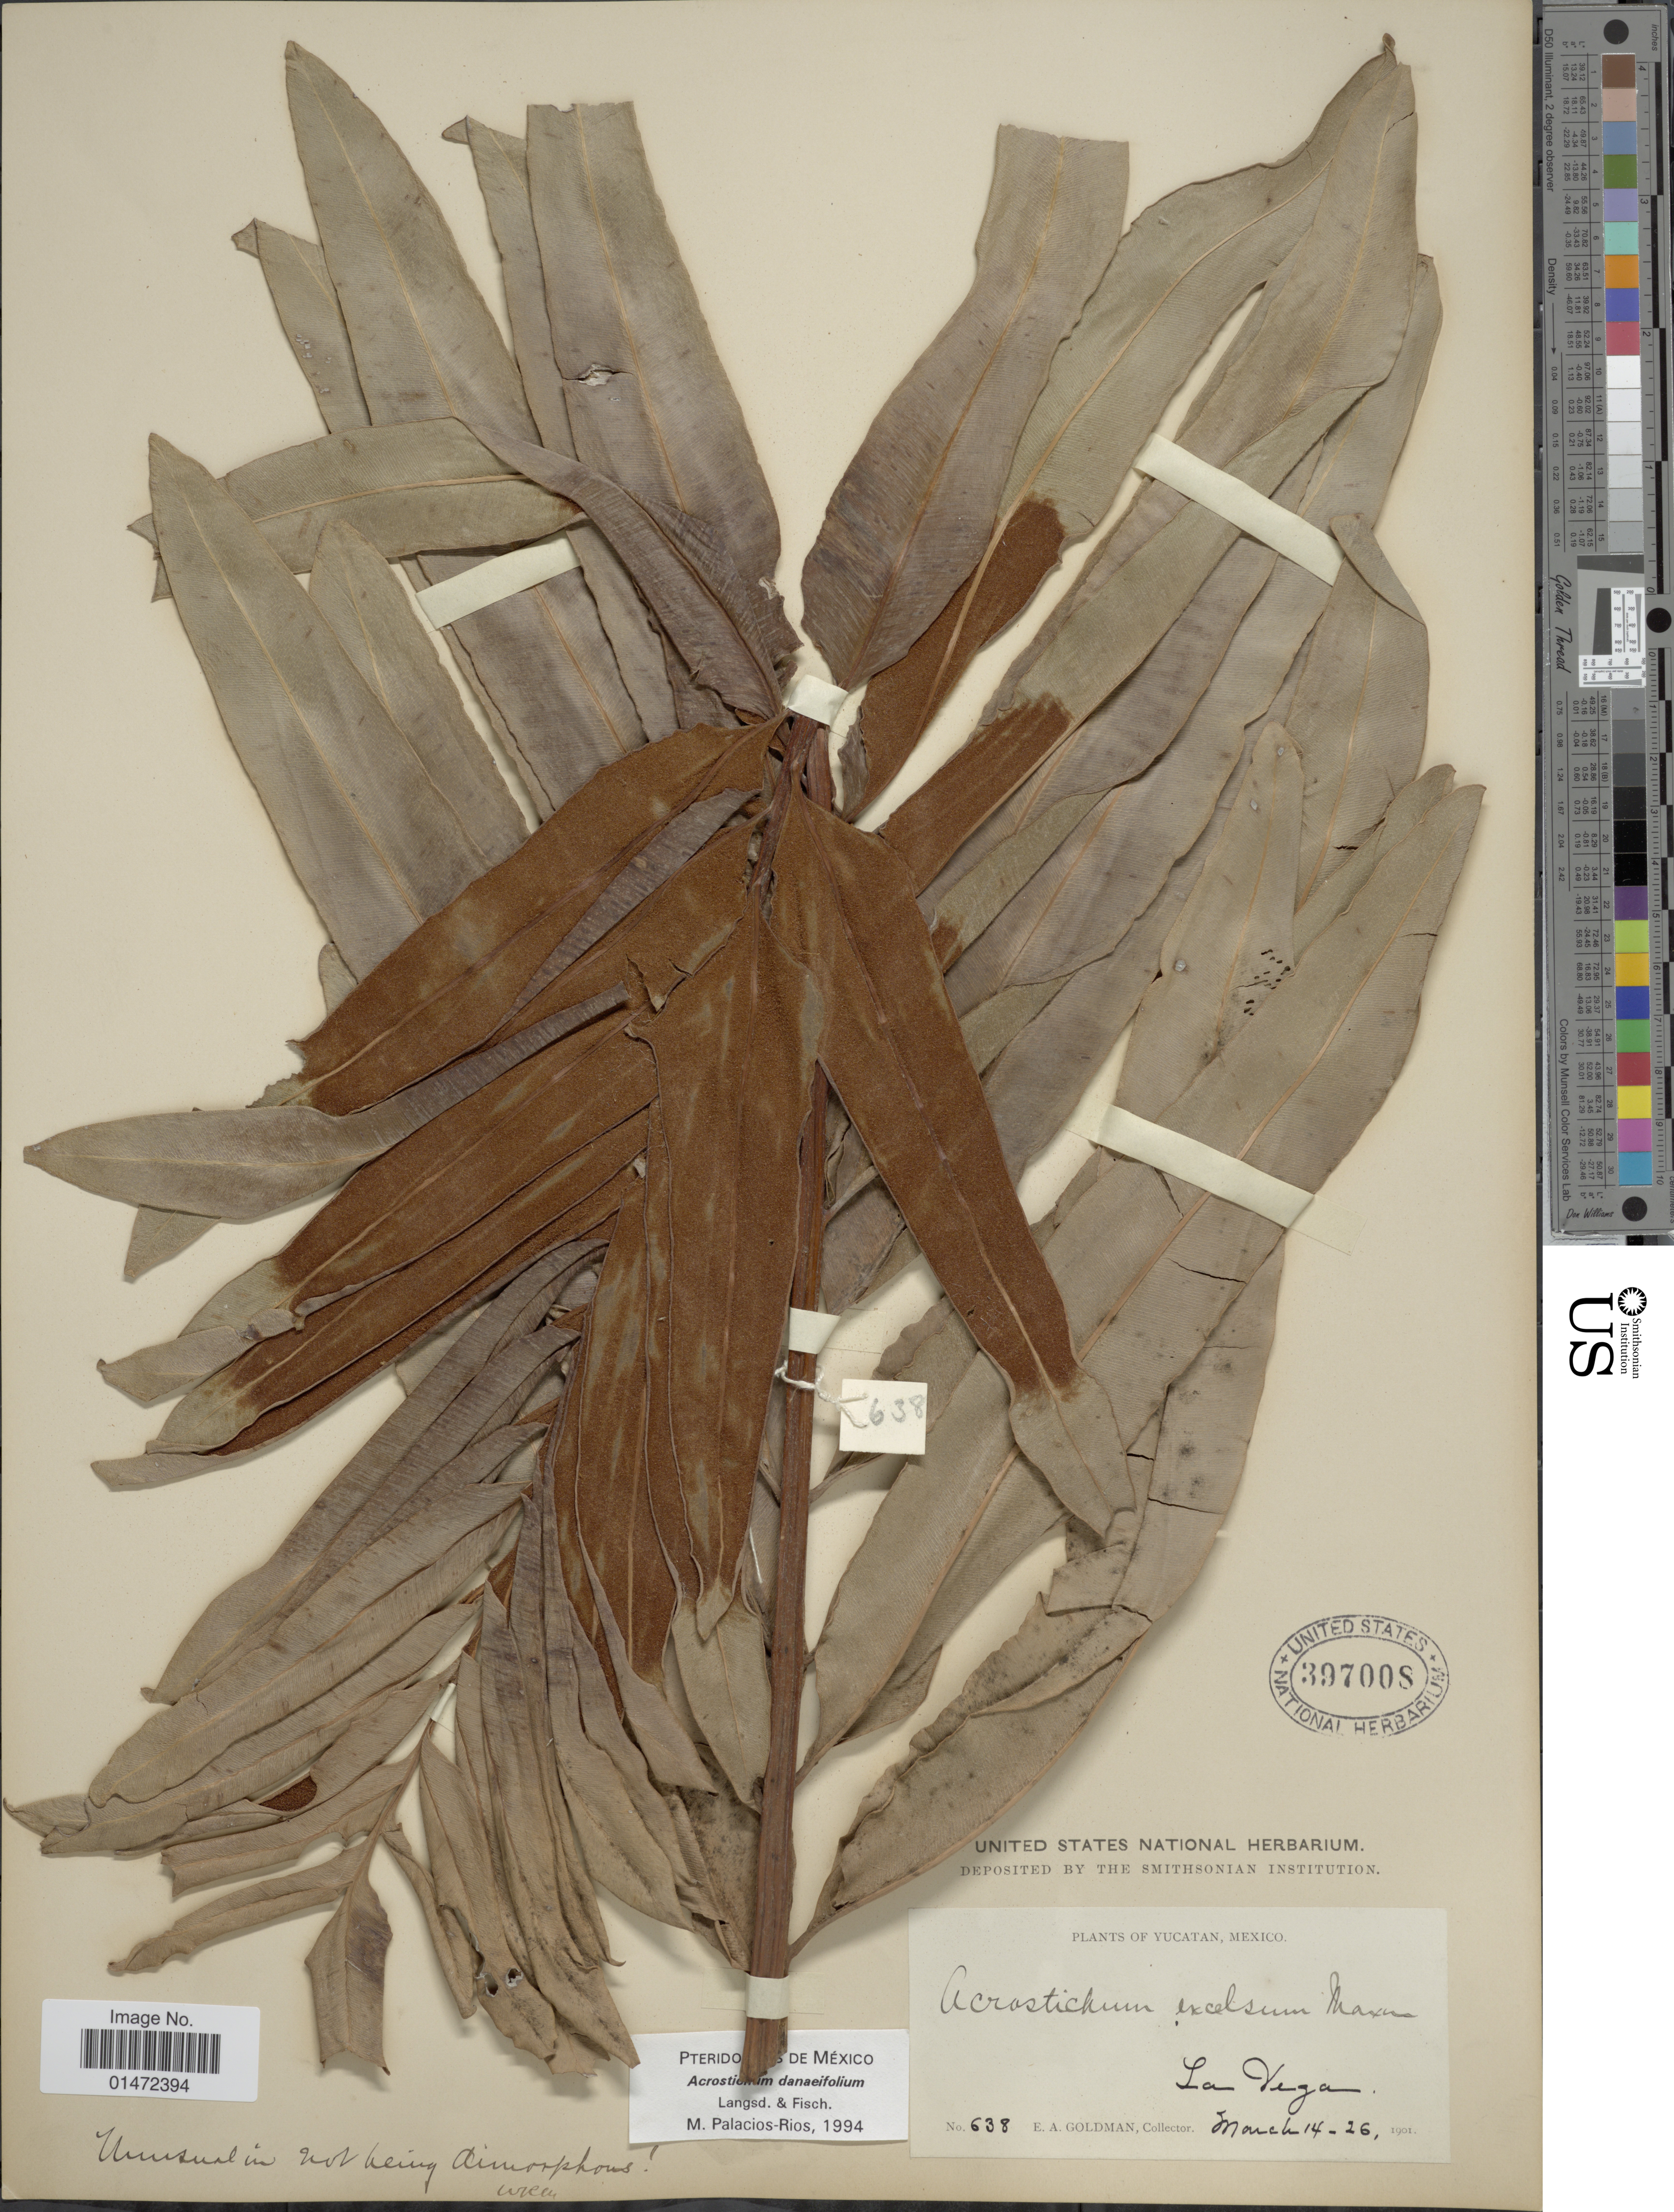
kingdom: Plantae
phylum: Tracheophyta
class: Polypodiopsida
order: Polypodiales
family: Pteridaceae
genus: Acrostichum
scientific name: Acrostichum danaeifolium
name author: Langsd. & Fisch.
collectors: E. A. Goldman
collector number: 638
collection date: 1901-03-14/1901-03-26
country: Mexico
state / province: Yucatán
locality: La Vega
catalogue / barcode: US 397008